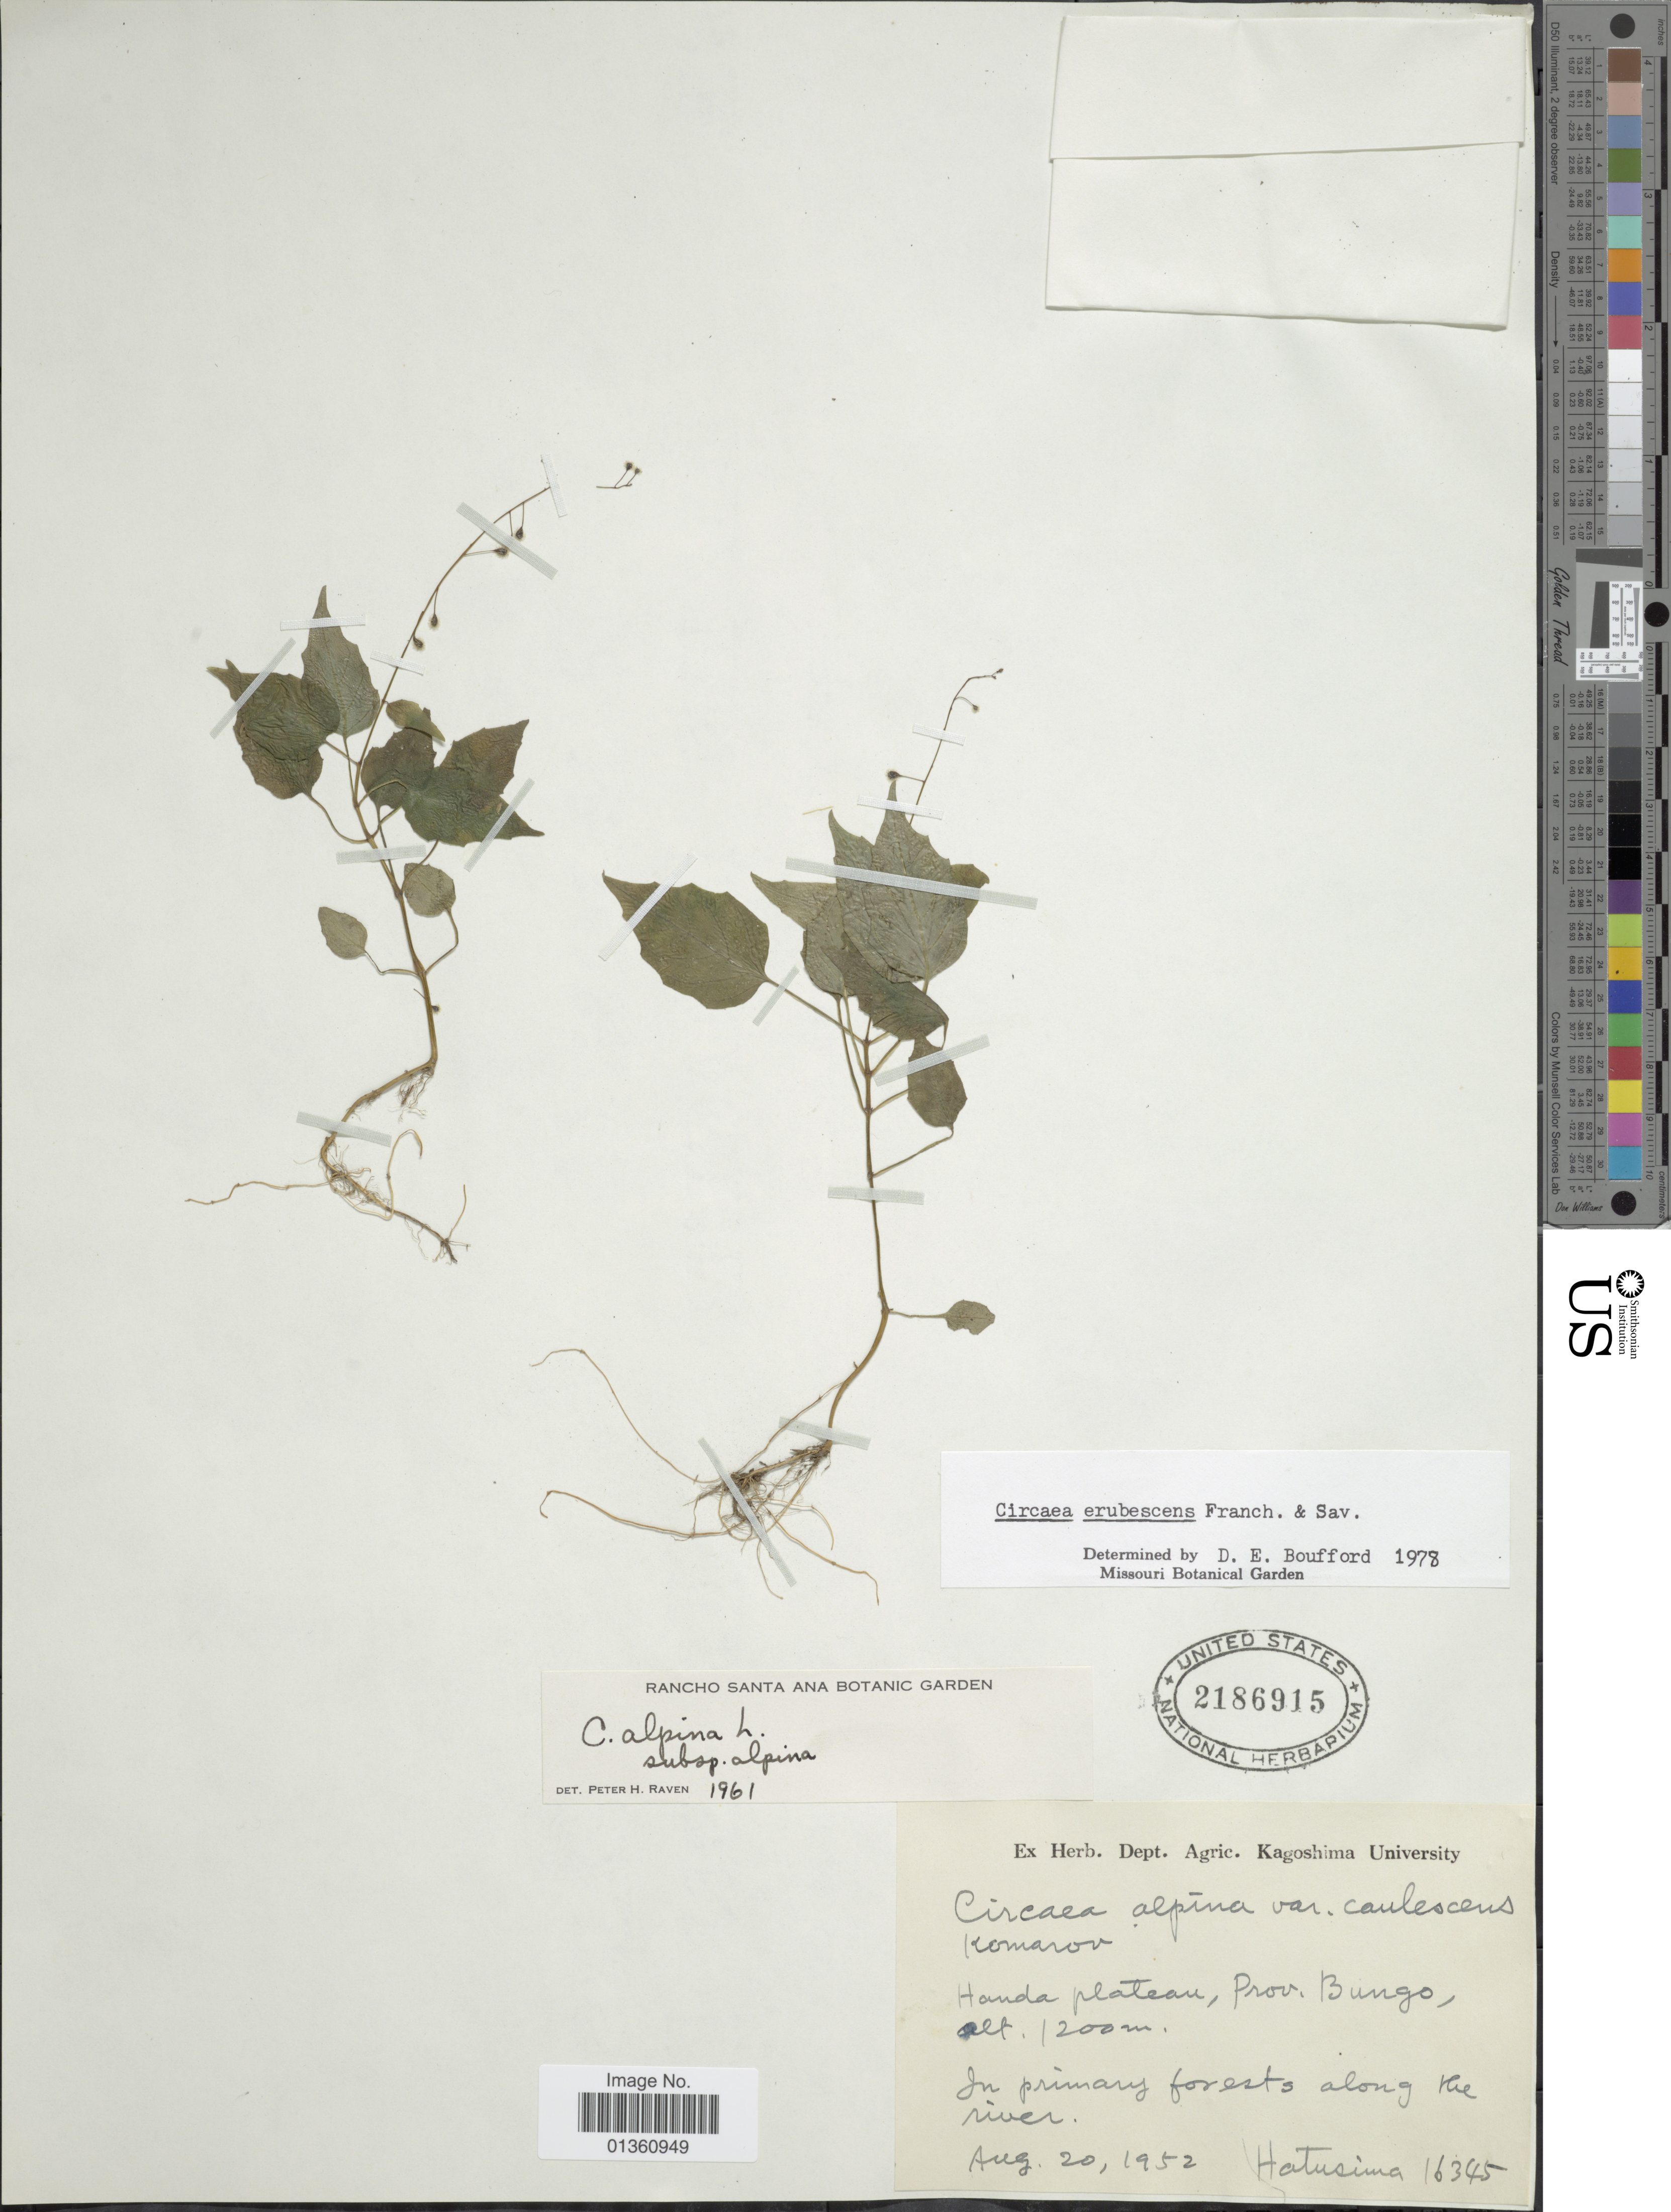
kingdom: Plantae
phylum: Tracheophyta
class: Magnoliopsida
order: Myrtales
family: Onagraceae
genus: Circaea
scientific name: Circaea erubescens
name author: Franch. & Sav.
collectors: S. Hatusima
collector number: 16345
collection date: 1952-08-20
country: Japan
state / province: Oita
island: Kyushu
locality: Handa plateau, Prov. Bungo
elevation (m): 1200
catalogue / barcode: US 2186915